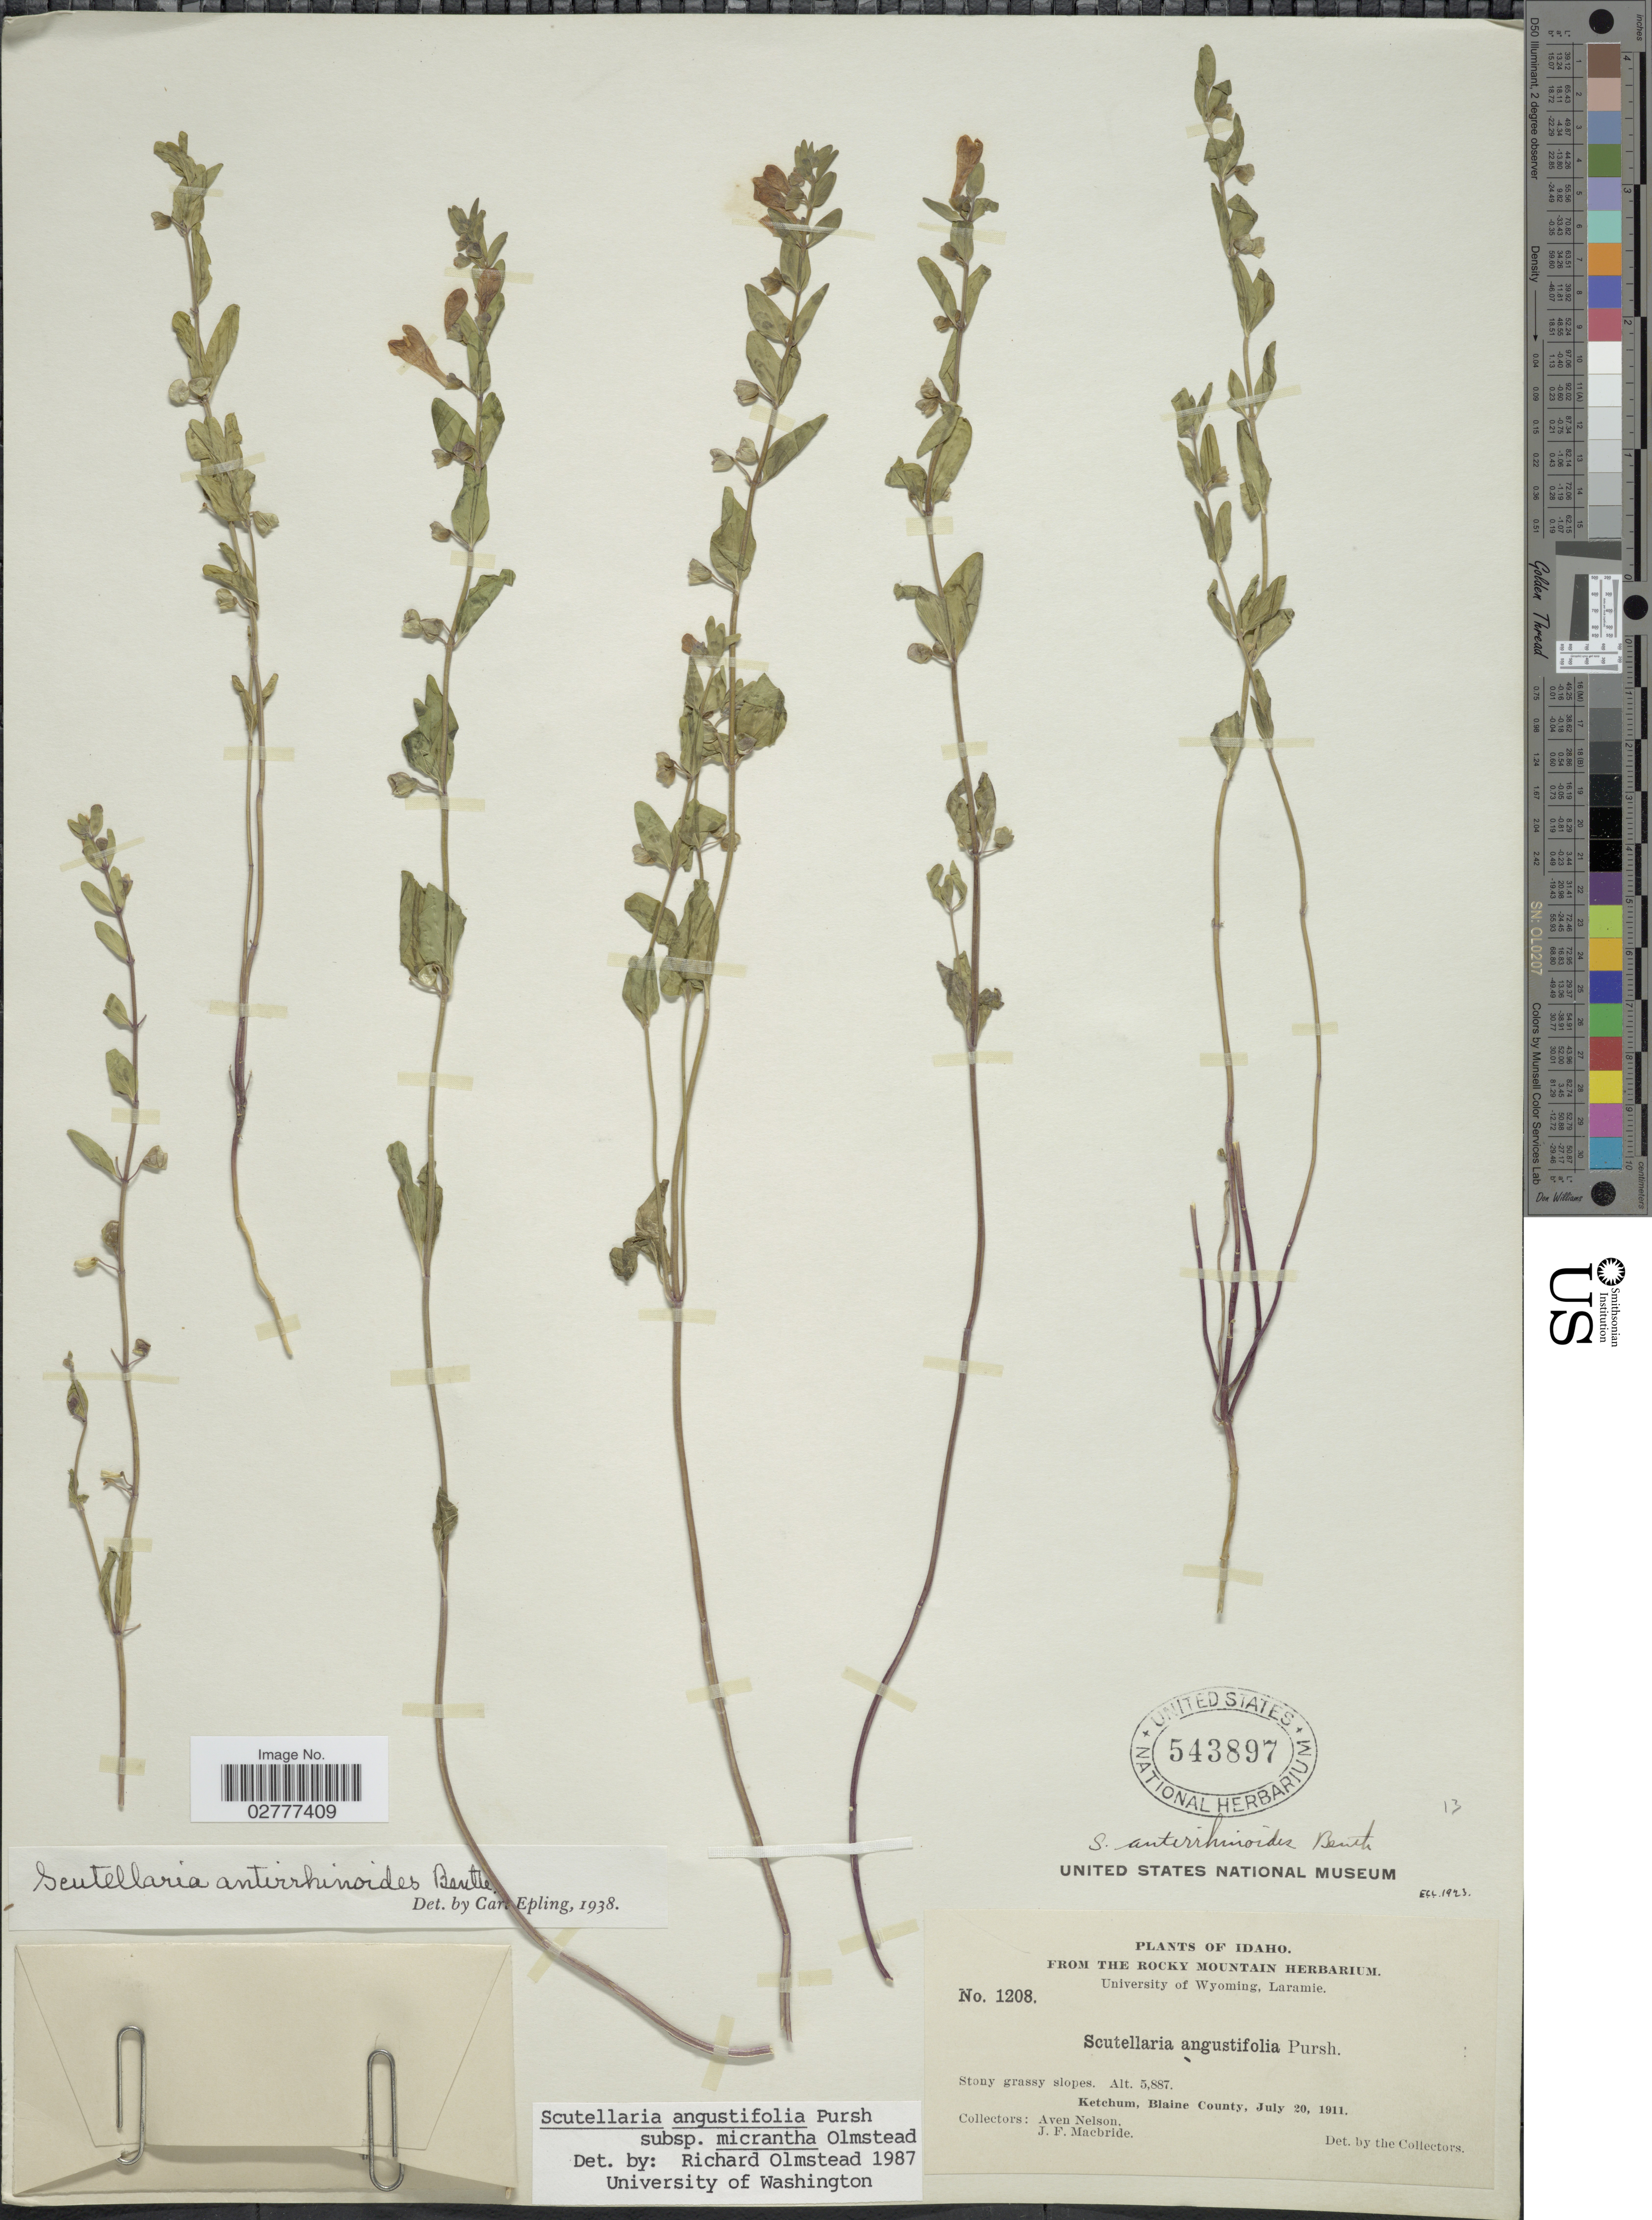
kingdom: Plantae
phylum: Tracheophyta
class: Magnoliopsida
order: Lamiales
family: Lamiaceae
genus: Scutellaria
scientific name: Scutellaria angustifolia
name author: Pursh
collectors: A. Nelson & J. F. Macbride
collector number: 1208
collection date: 1911-07-20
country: United States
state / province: Idaho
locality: Ketchum, Blaine County.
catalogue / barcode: US 543897